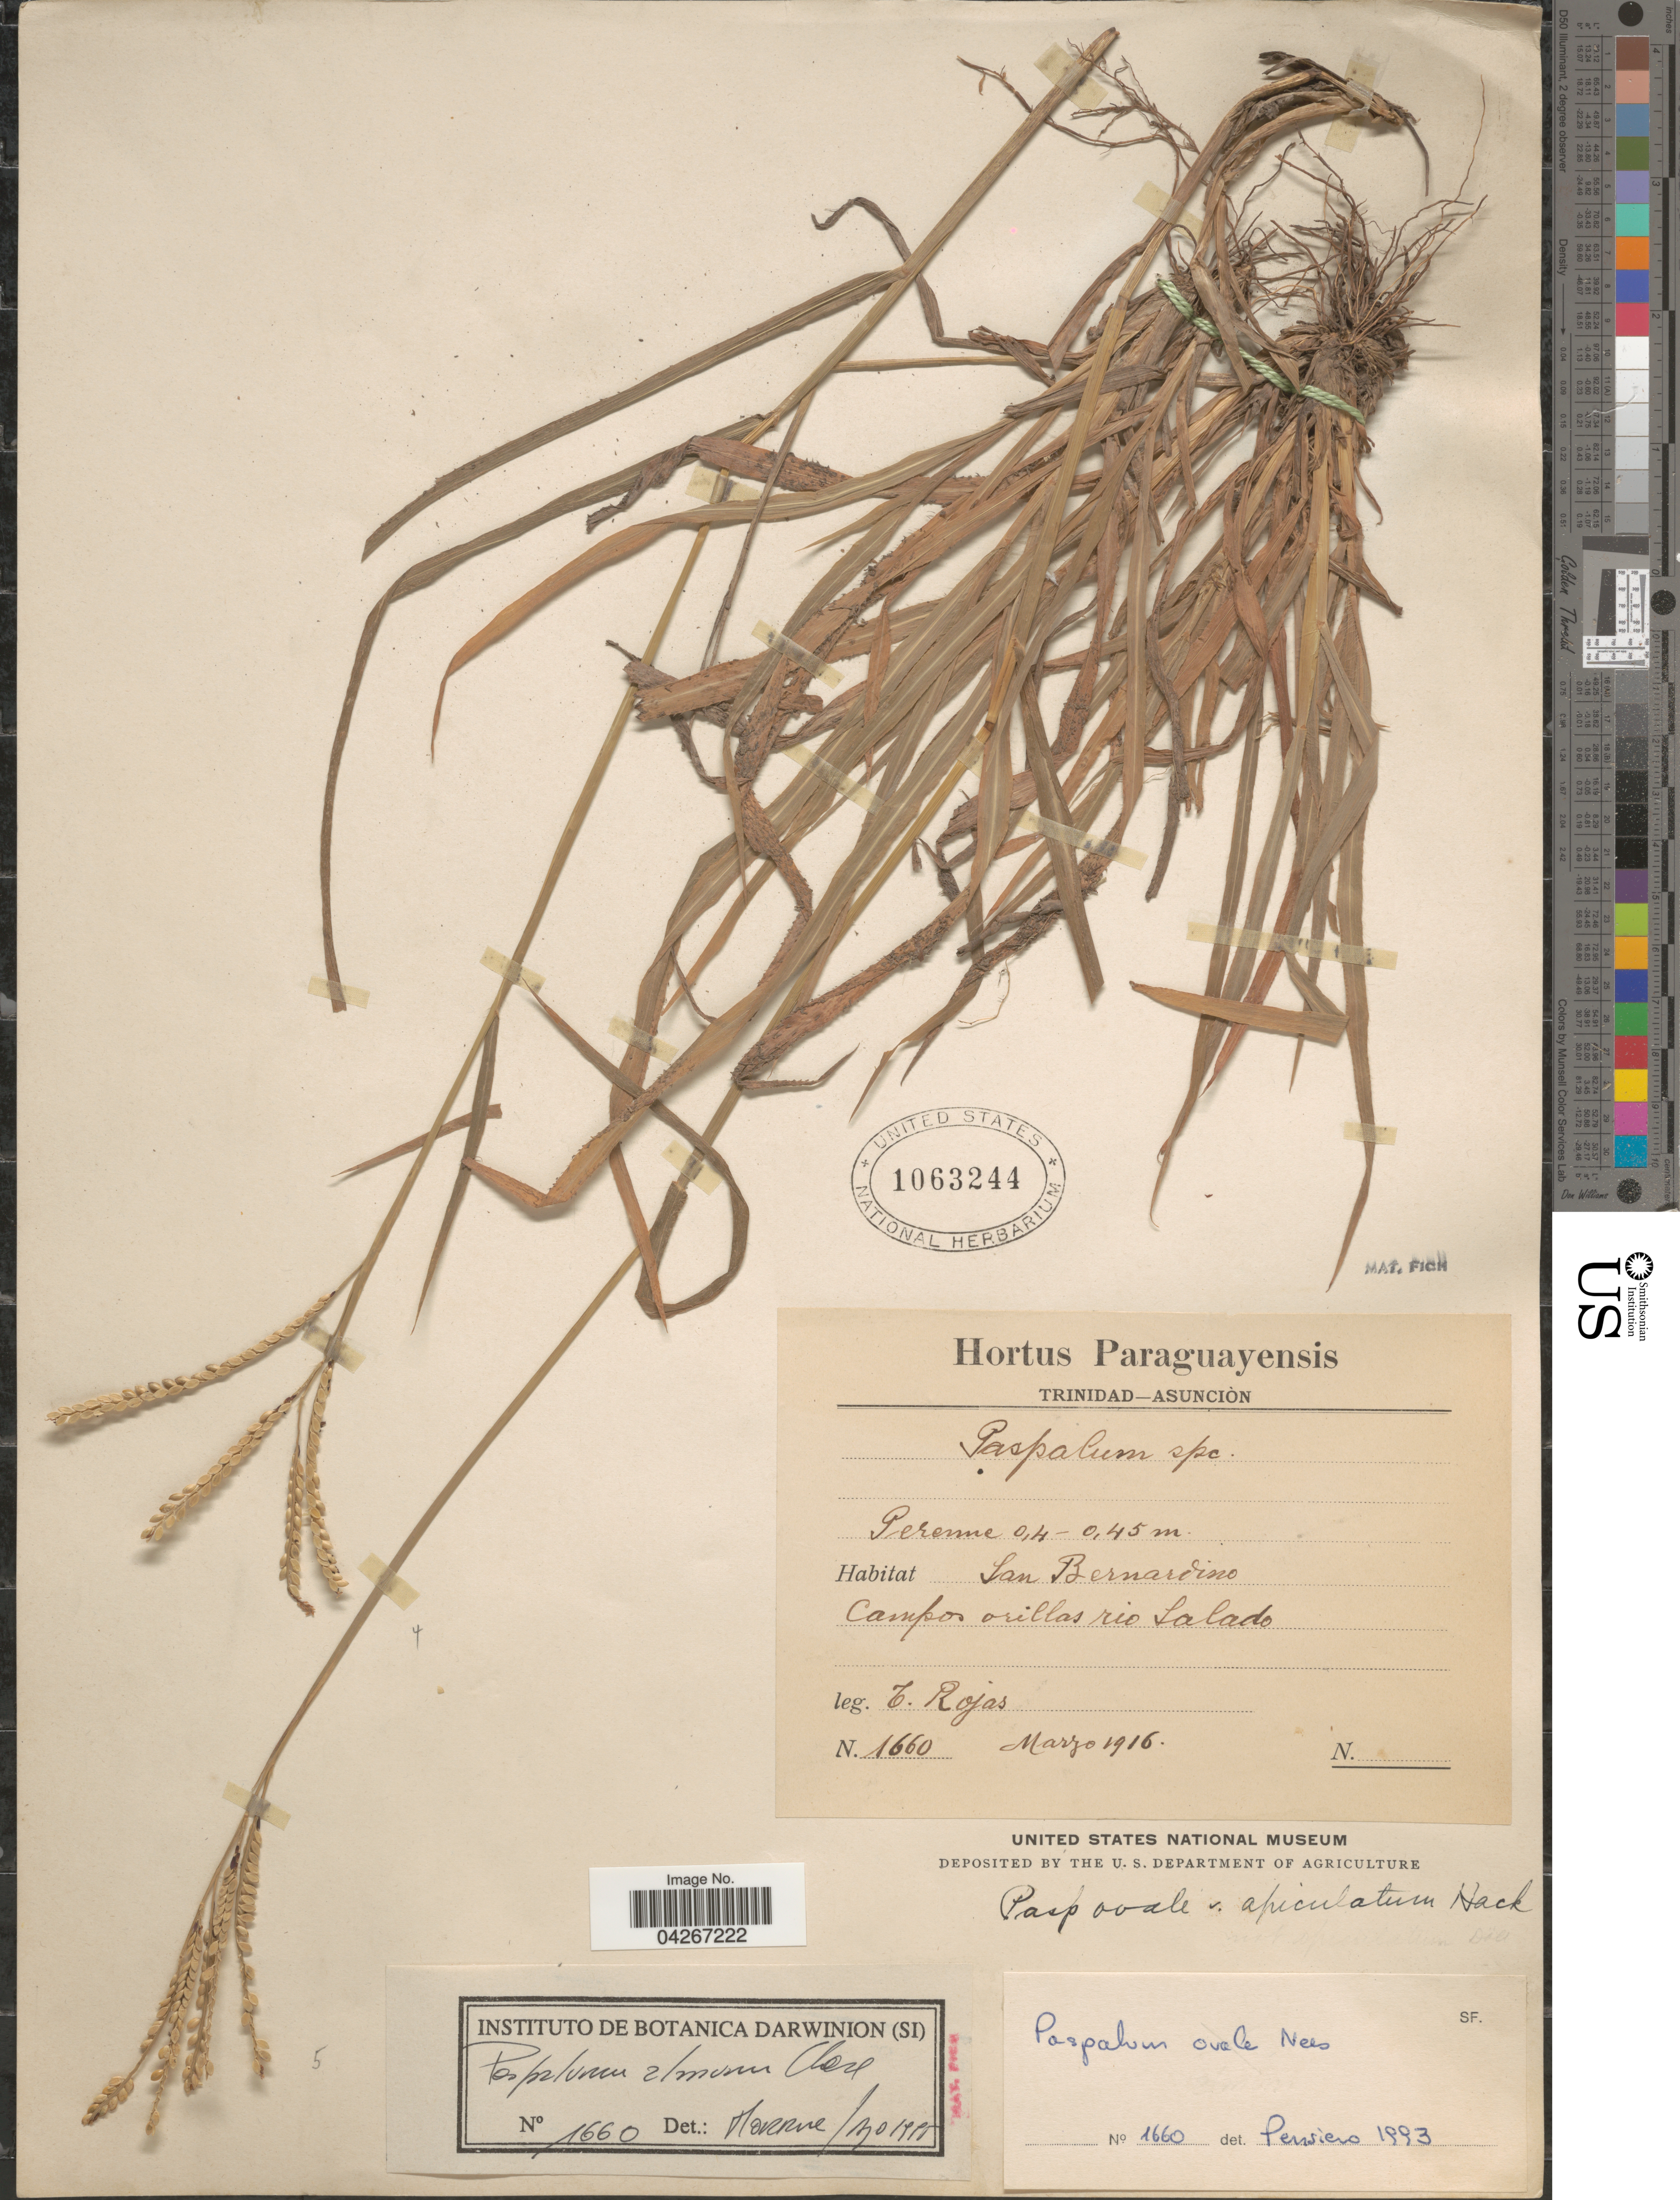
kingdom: Plantae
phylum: Tracheophyta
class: Liliopsida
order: Poales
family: Poaceae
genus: Paspalum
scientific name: Paspalum almum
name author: Chase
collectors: T. Rojas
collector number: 1660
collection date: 1916-03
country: Paraguay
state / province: Asuncion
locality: San Bernardino. Campos orillas rio Salado.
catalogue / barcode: US 1063244